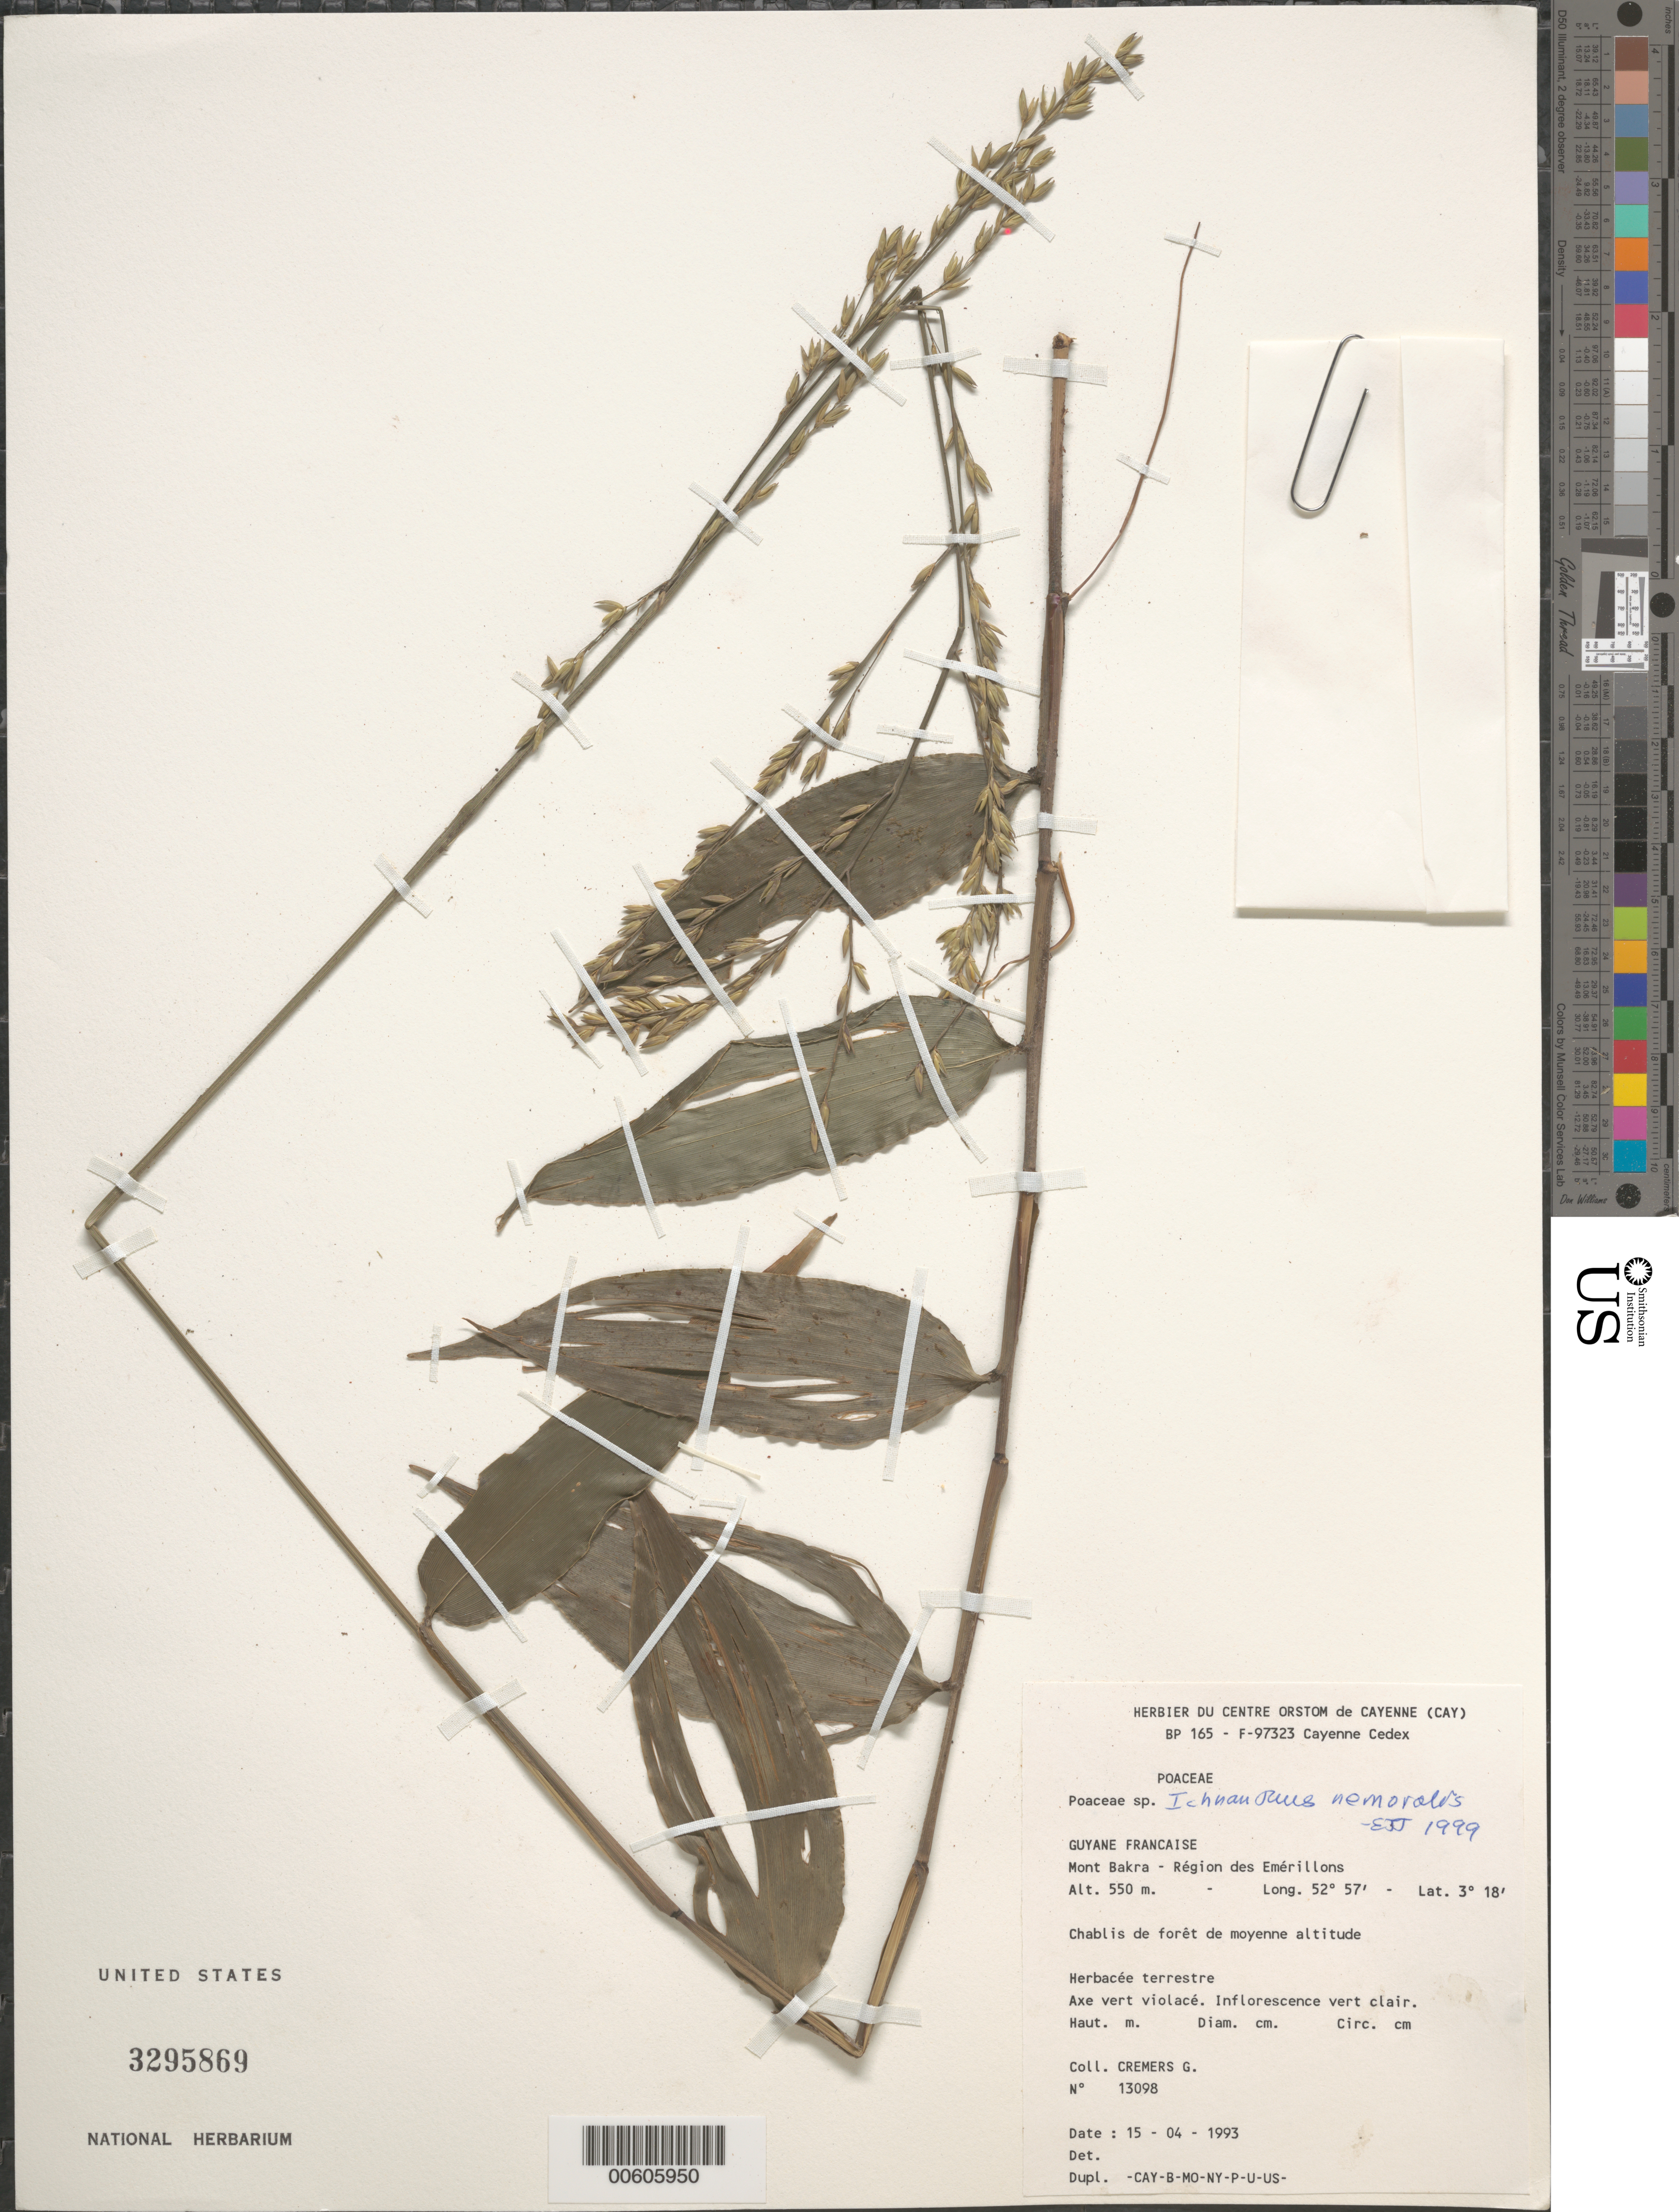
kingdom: Plantae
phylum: Tracheophyta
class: Liliopsida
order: Poales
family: Poaceae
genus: Ichnanthus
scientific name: Ichnanthus nemoralis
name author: (Schrad.) Hitchc. & Chase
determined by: Judziewicz, E. J.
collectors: G. Cremers & J.-J. de Granville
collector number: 13098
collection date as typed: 15-Apr-93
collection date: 1993-04-15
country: French Guiana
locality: Mont Bakra, région des Emérillons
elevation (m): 550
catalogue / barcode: US 3295869